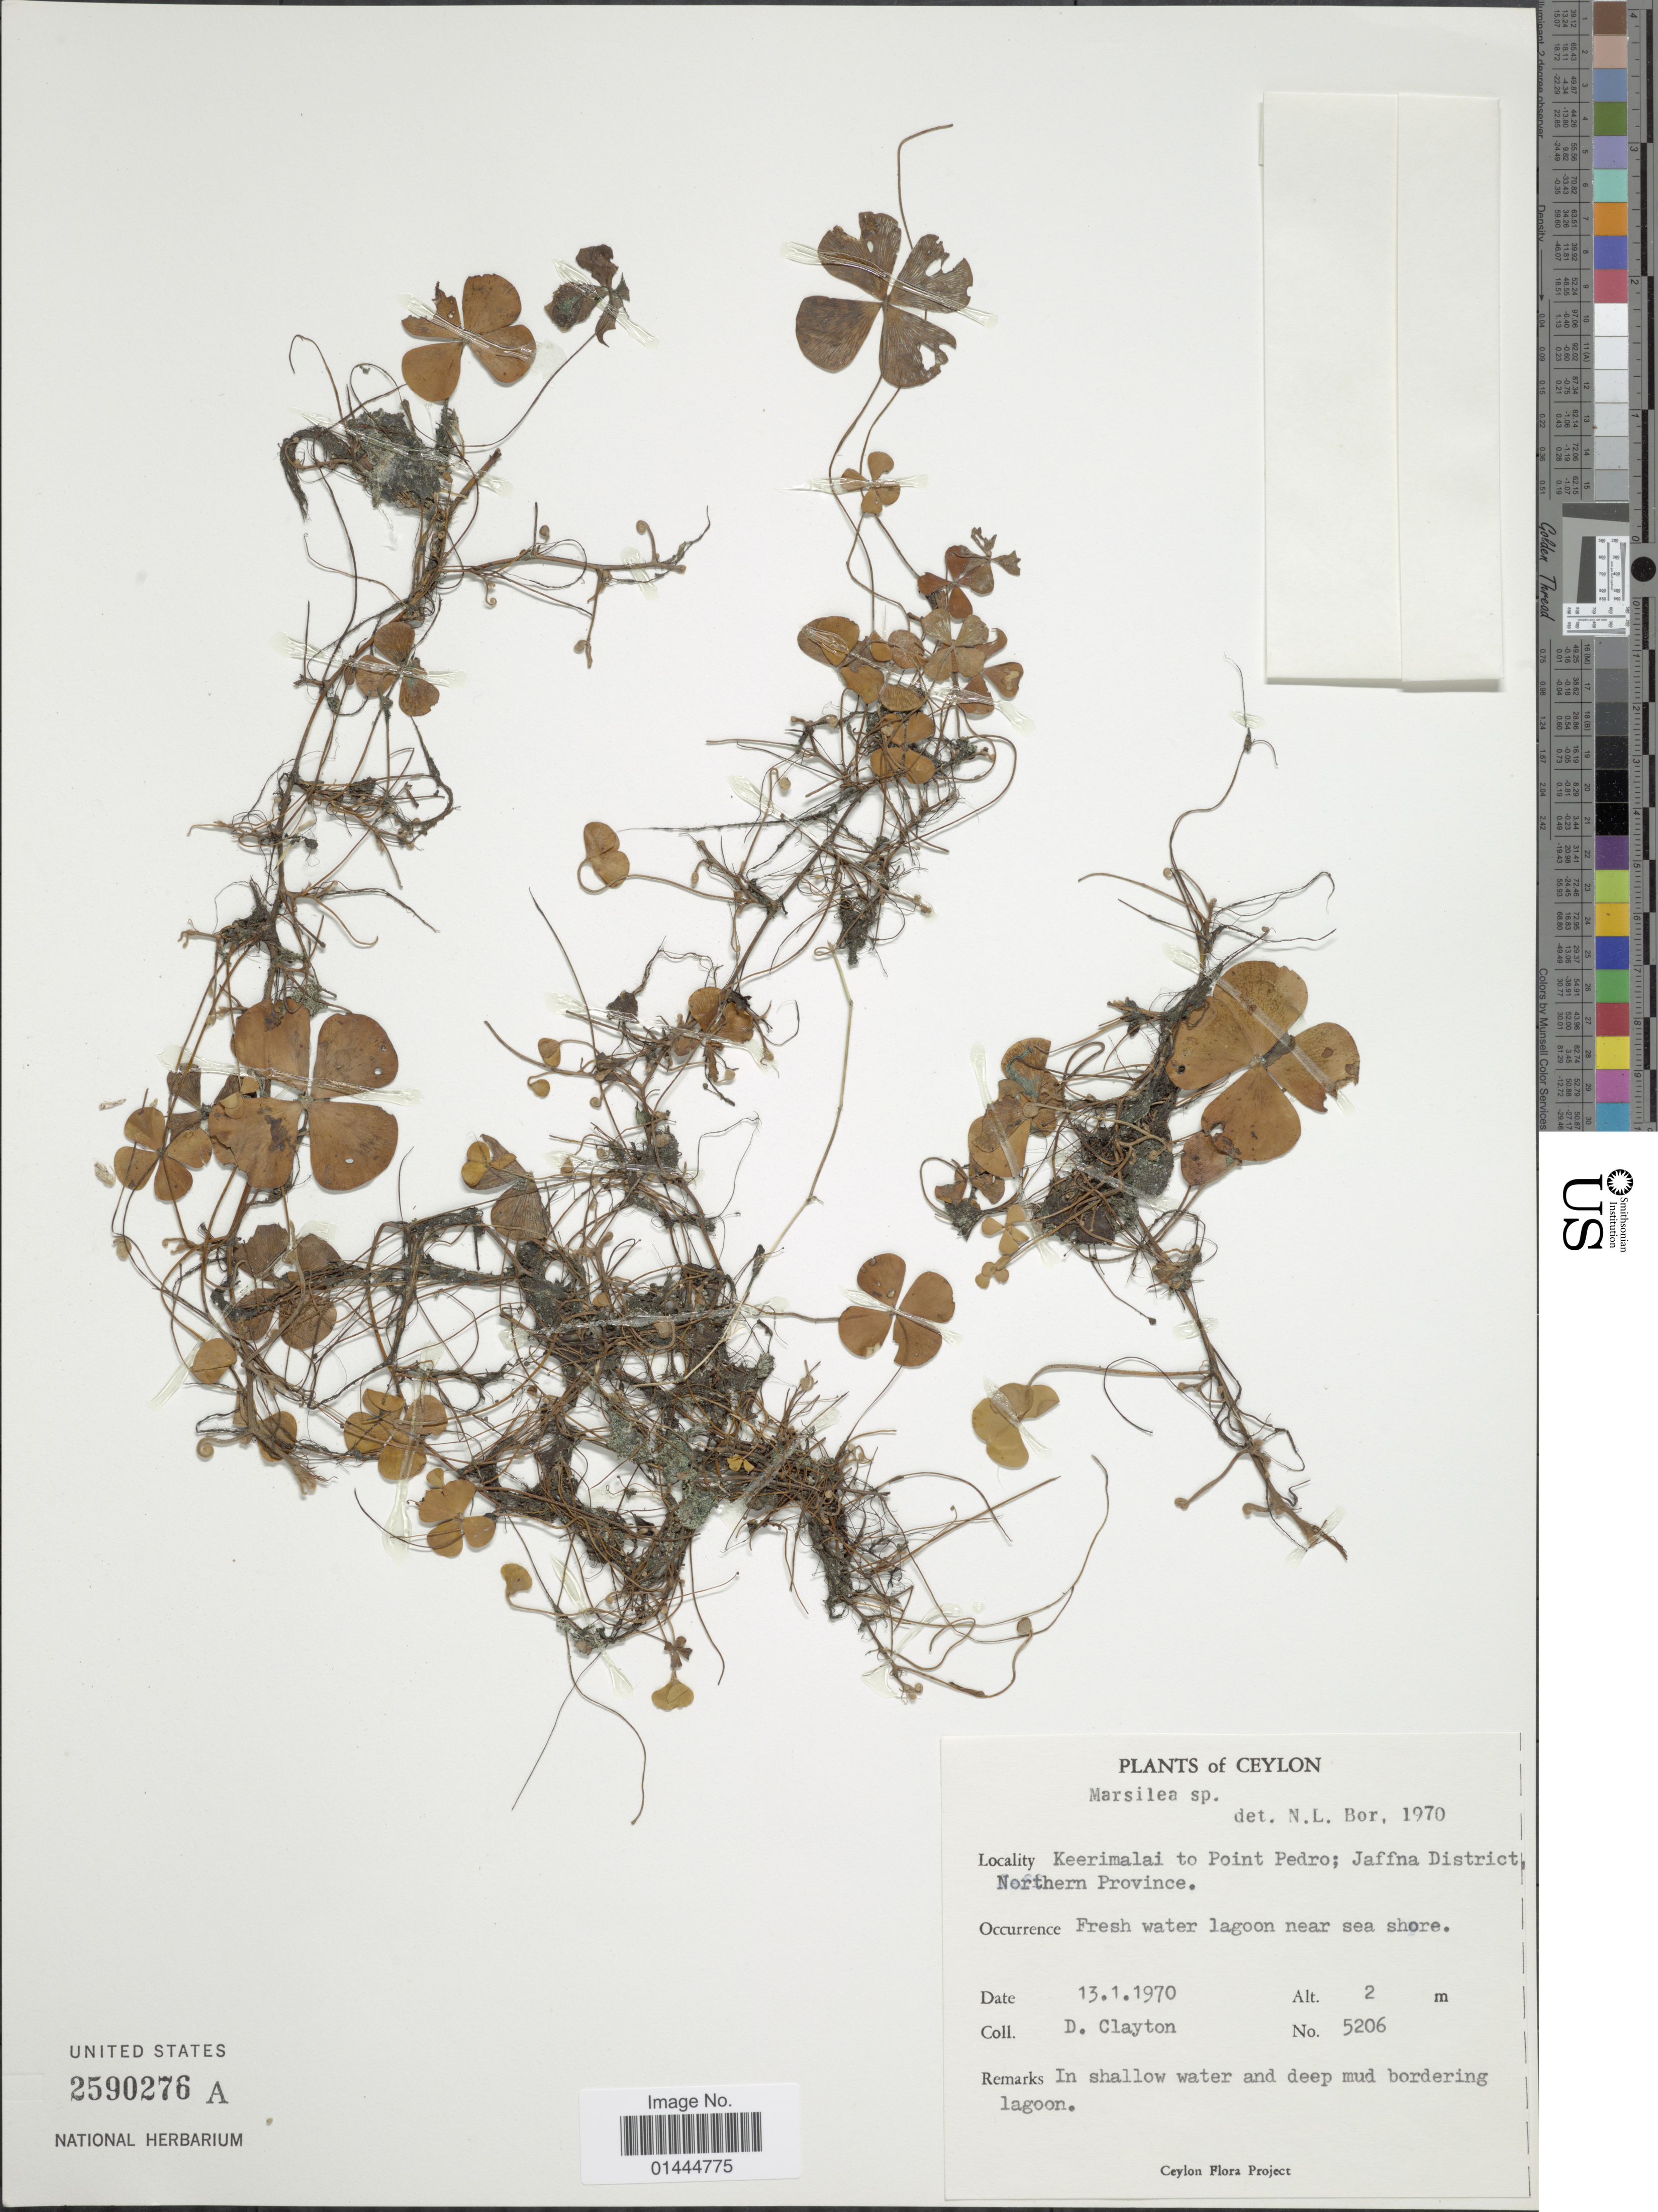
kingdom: Plantae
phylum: Tracheophyta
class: Polypodiopsida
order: Salviniales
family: Marsileaceae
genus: Marsilea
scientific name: Marsilea sp.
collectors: D. Clayton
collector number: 5206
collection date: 1970-01-13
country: Sri Lanka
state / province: Northern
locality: Ceylon, Keerimalai to Point Pedro; Jaffna District.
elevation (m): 2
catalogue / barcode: US 2590276A